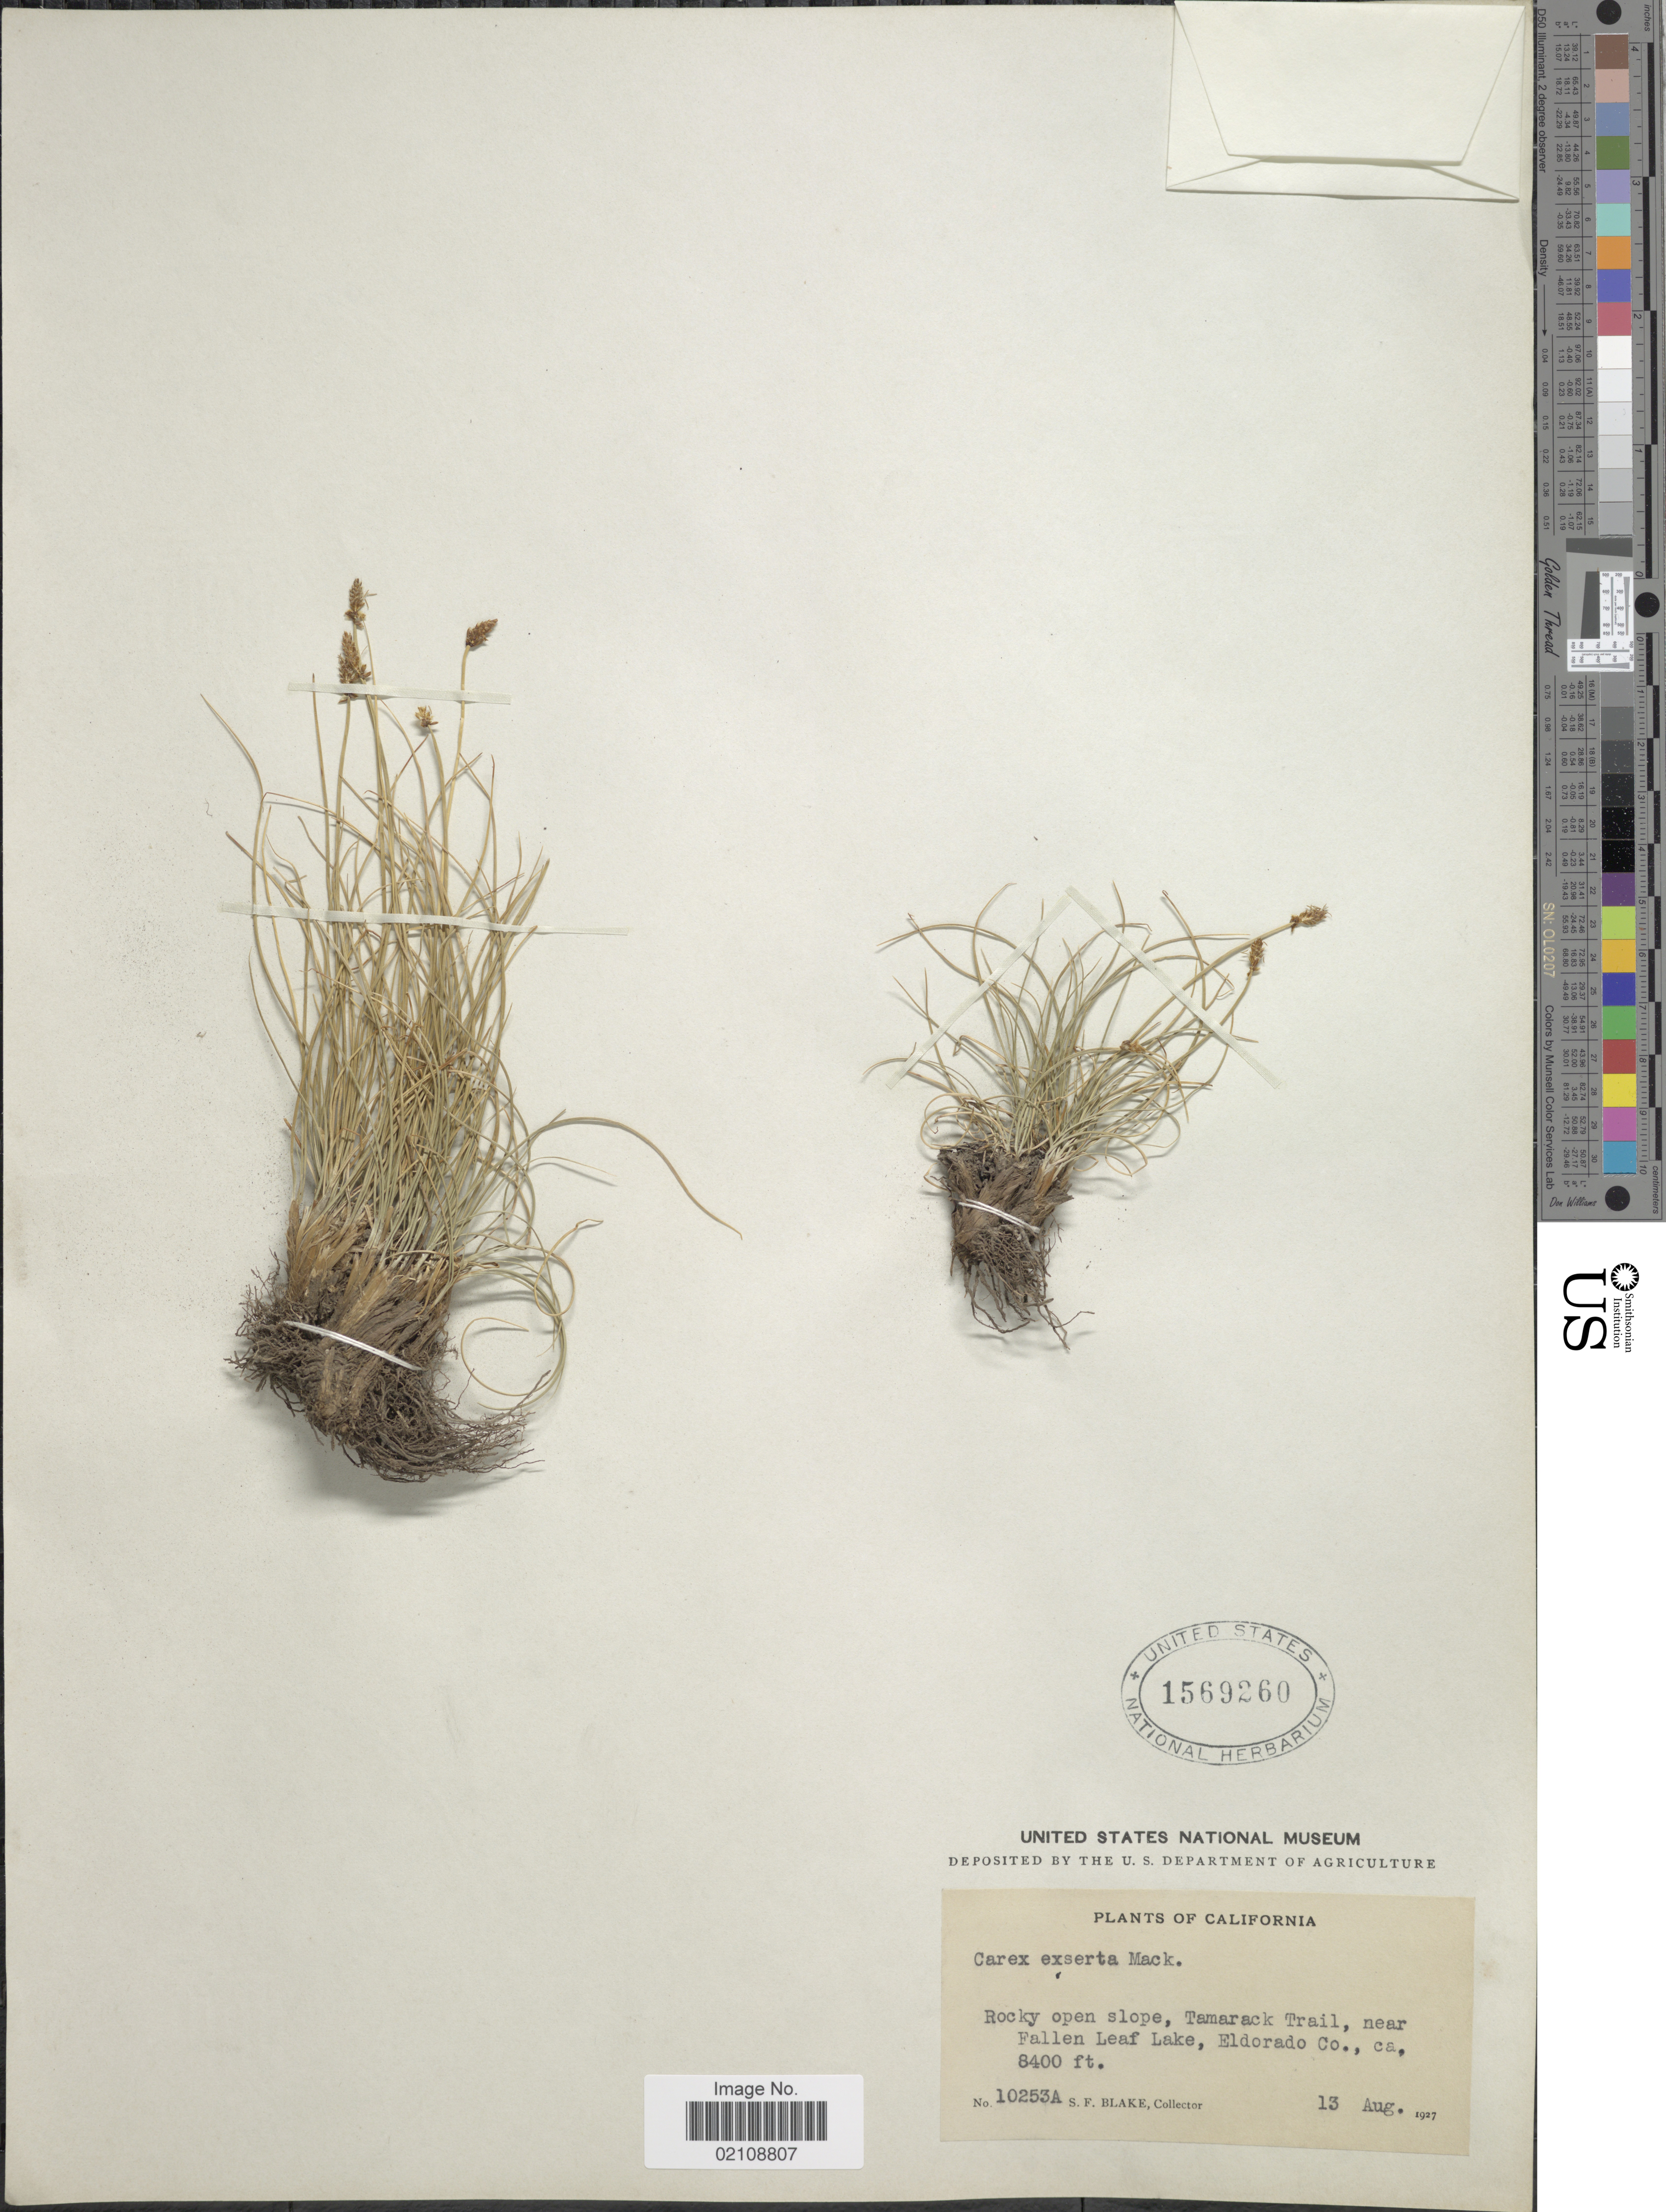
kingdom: Plantae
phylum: Tracheophyta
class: Liliopsida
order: Poales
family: Cyperaceae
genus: Carex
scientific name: Carex filifolia var. erostrata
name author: Kük.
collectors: S. Blake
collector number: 10253A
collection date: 1927-08-13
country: United States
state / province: California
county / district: El Dorado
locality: Rocky open slope, Tamarack Trail, near Fallen Leaf Lake, Eldorado Co.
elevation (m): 2560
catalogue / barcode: US 1569260